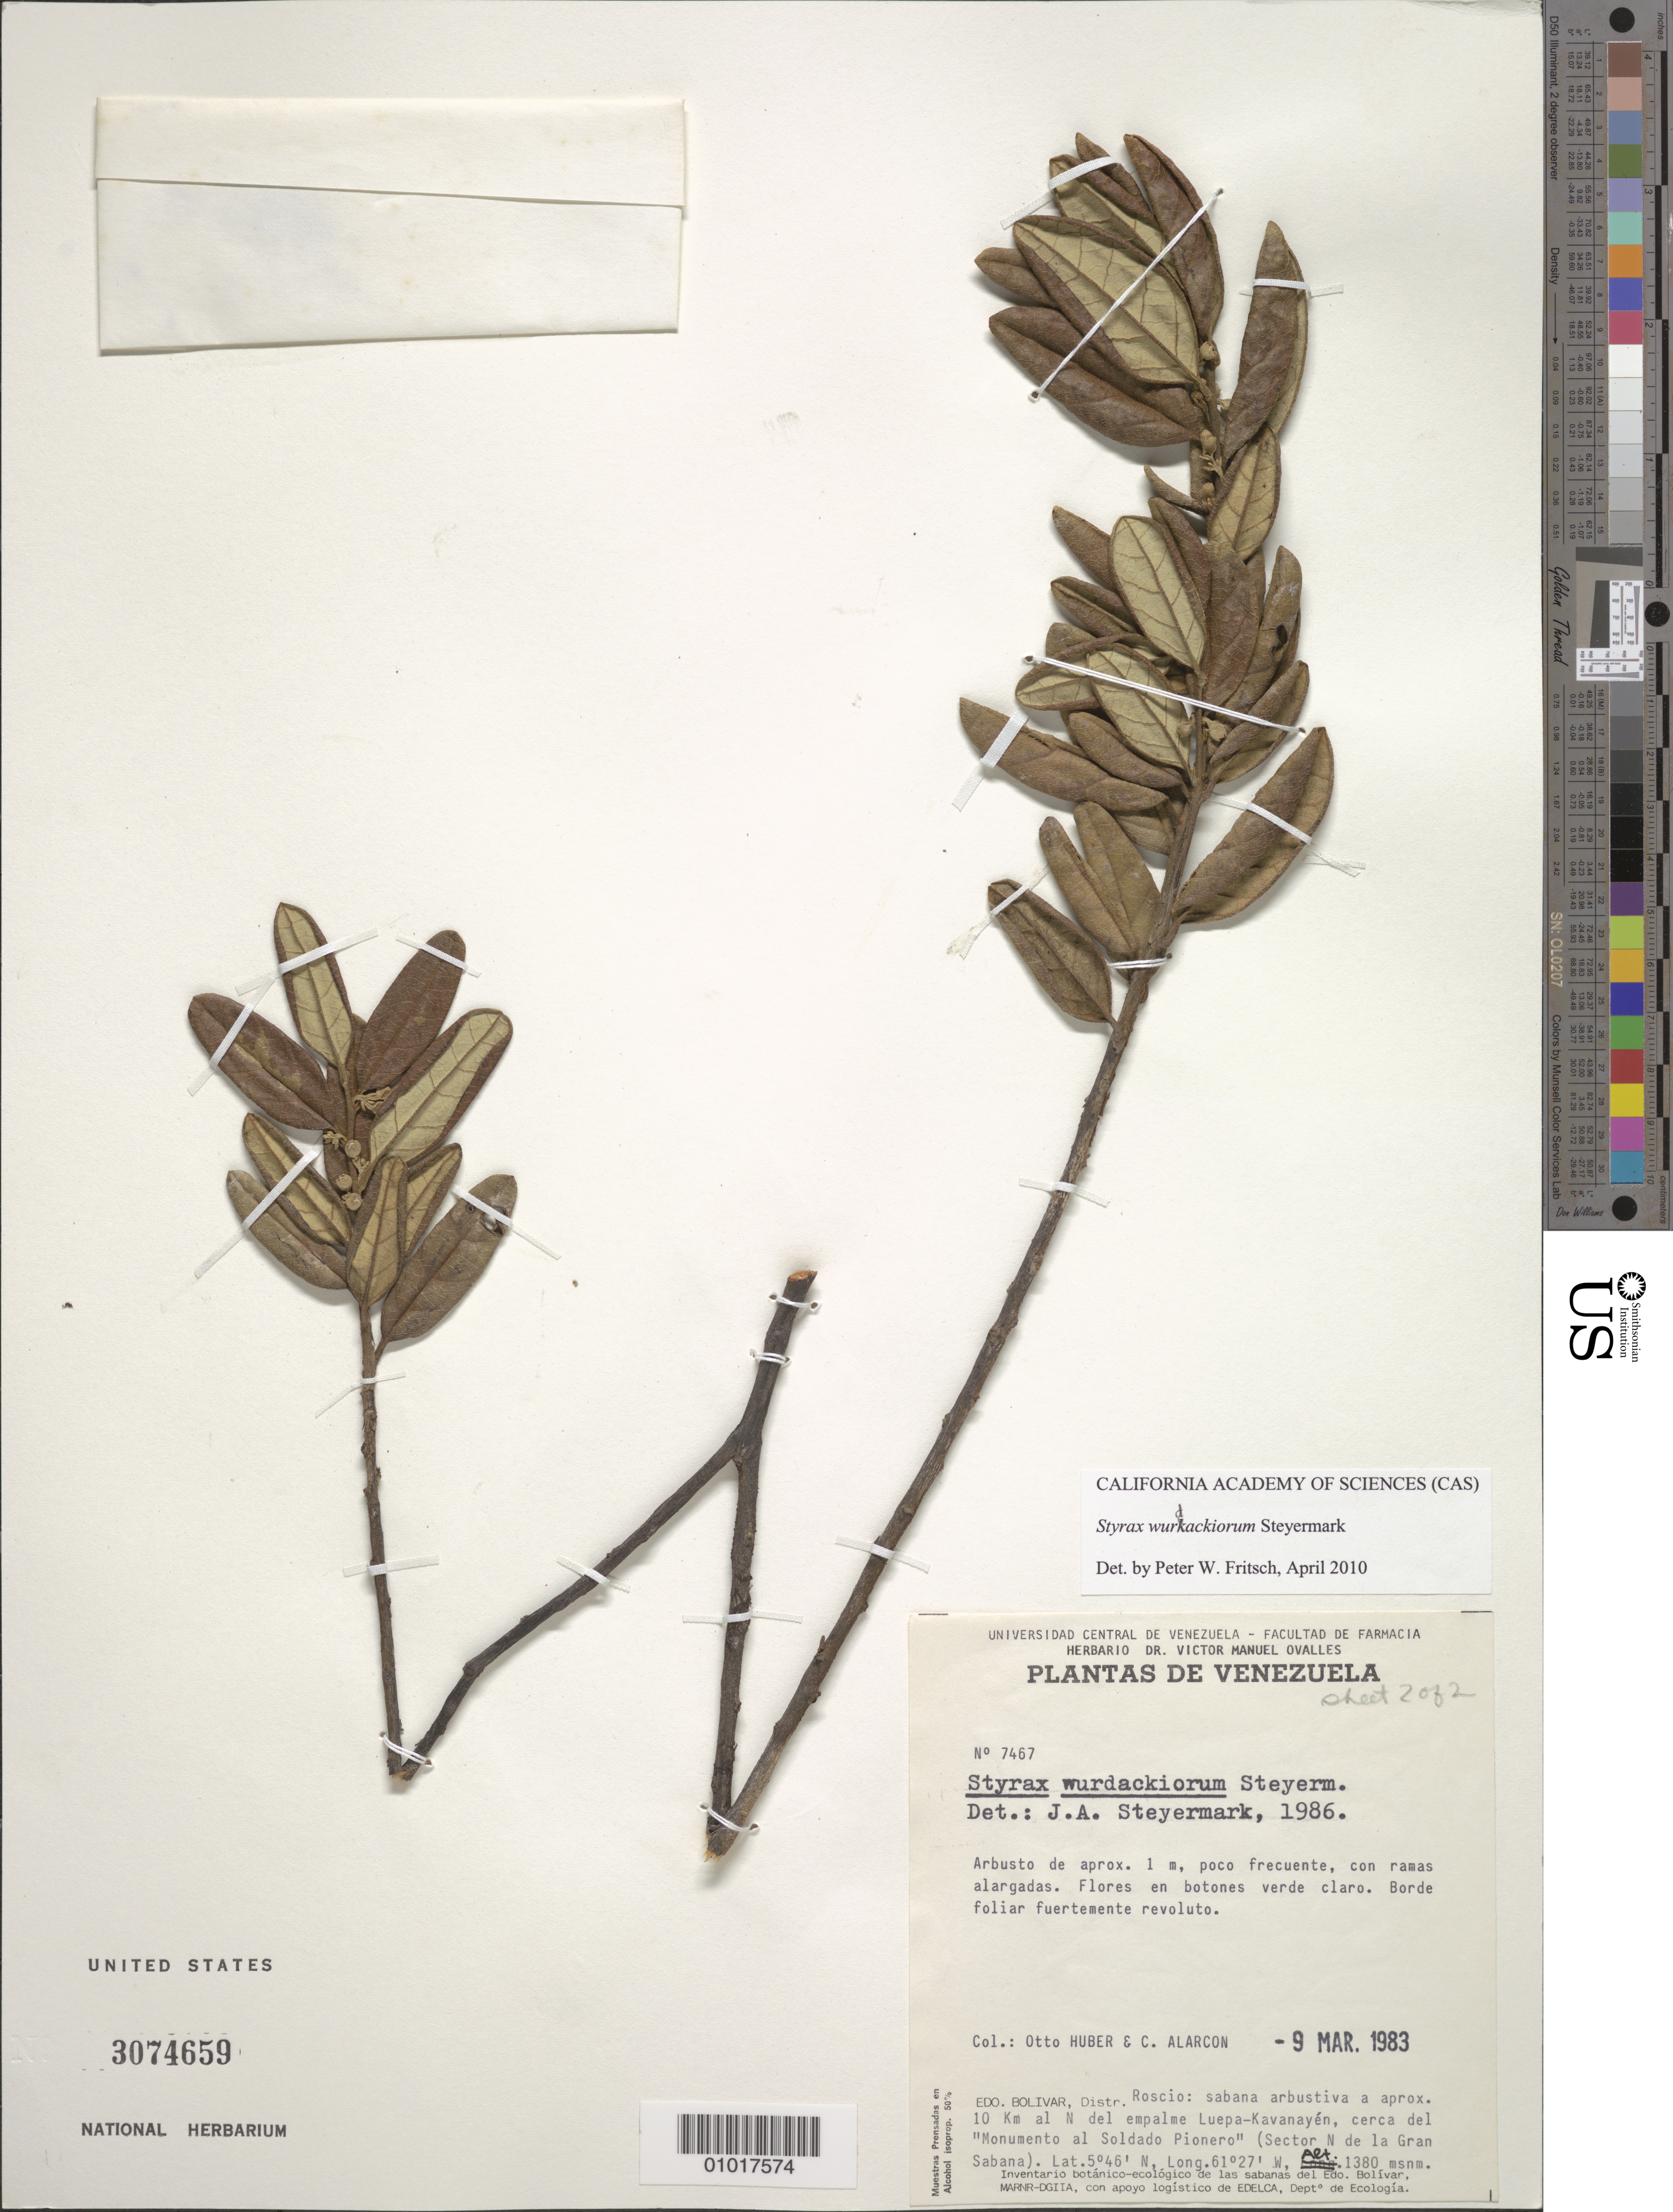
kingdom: Plantae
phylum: Tracheophyta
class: Magnoliopsida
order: Ericales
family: Styracaceae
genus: Styrax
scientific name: Styrax wurdackiorum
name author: Steyerm.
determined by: Fritsch, Peter W.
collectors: O. Huber & C. Alarcon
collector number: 7467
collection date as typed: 9-Mar-83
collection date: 1983-03-09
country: Venezuela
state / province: Bolívar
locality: Roscio: sabana arbustiva a aprox. 10 km al N del empalme Luepa-Kavanayén, cerca del "Monumento al Soldado Pionero" (Sector N de la Gran Sabana).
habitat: Sabana arbustiva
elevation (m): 1380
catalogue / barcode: US 3074659